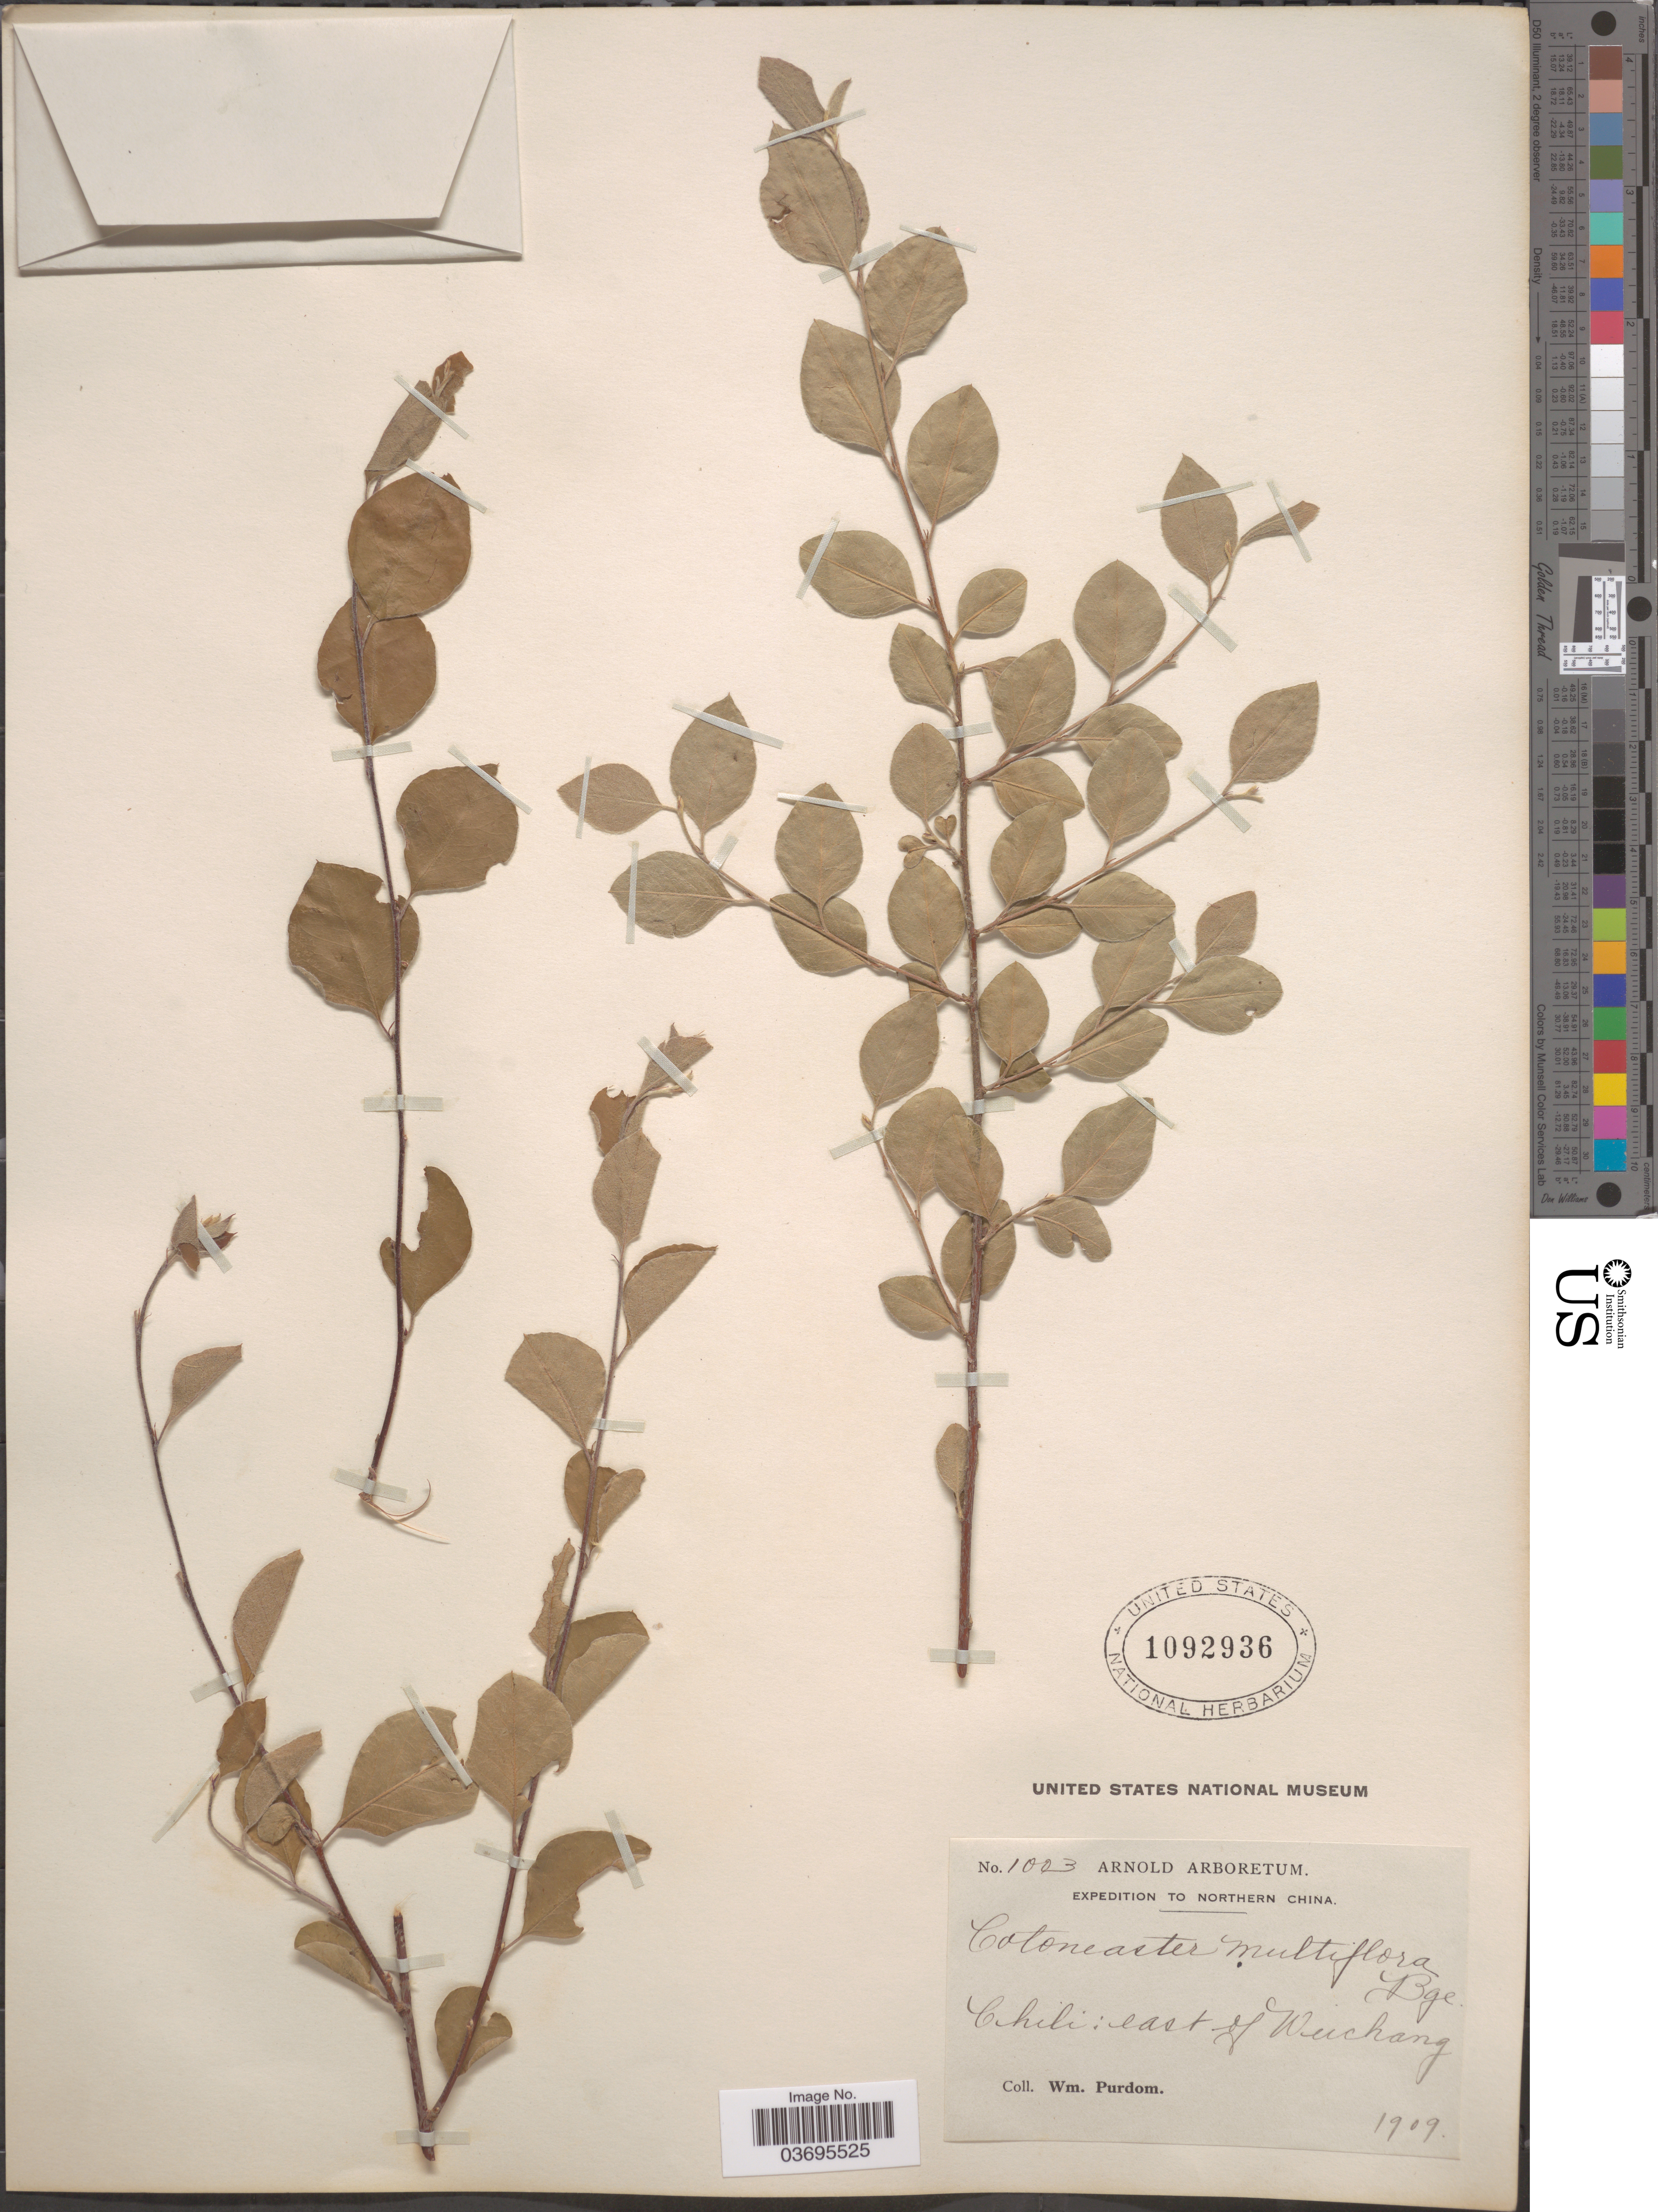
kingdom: Plantae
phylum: Tracheophyta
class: Magnoliopsida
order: Rosales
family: Rosaceae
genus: Cotoneaster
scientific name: Cotoneaster multiflora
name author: Bunge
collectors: W. Purdom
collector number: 1003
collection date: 1909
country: China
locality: Northern China. Chili: east of Wuchang.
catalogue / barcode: US 1092936